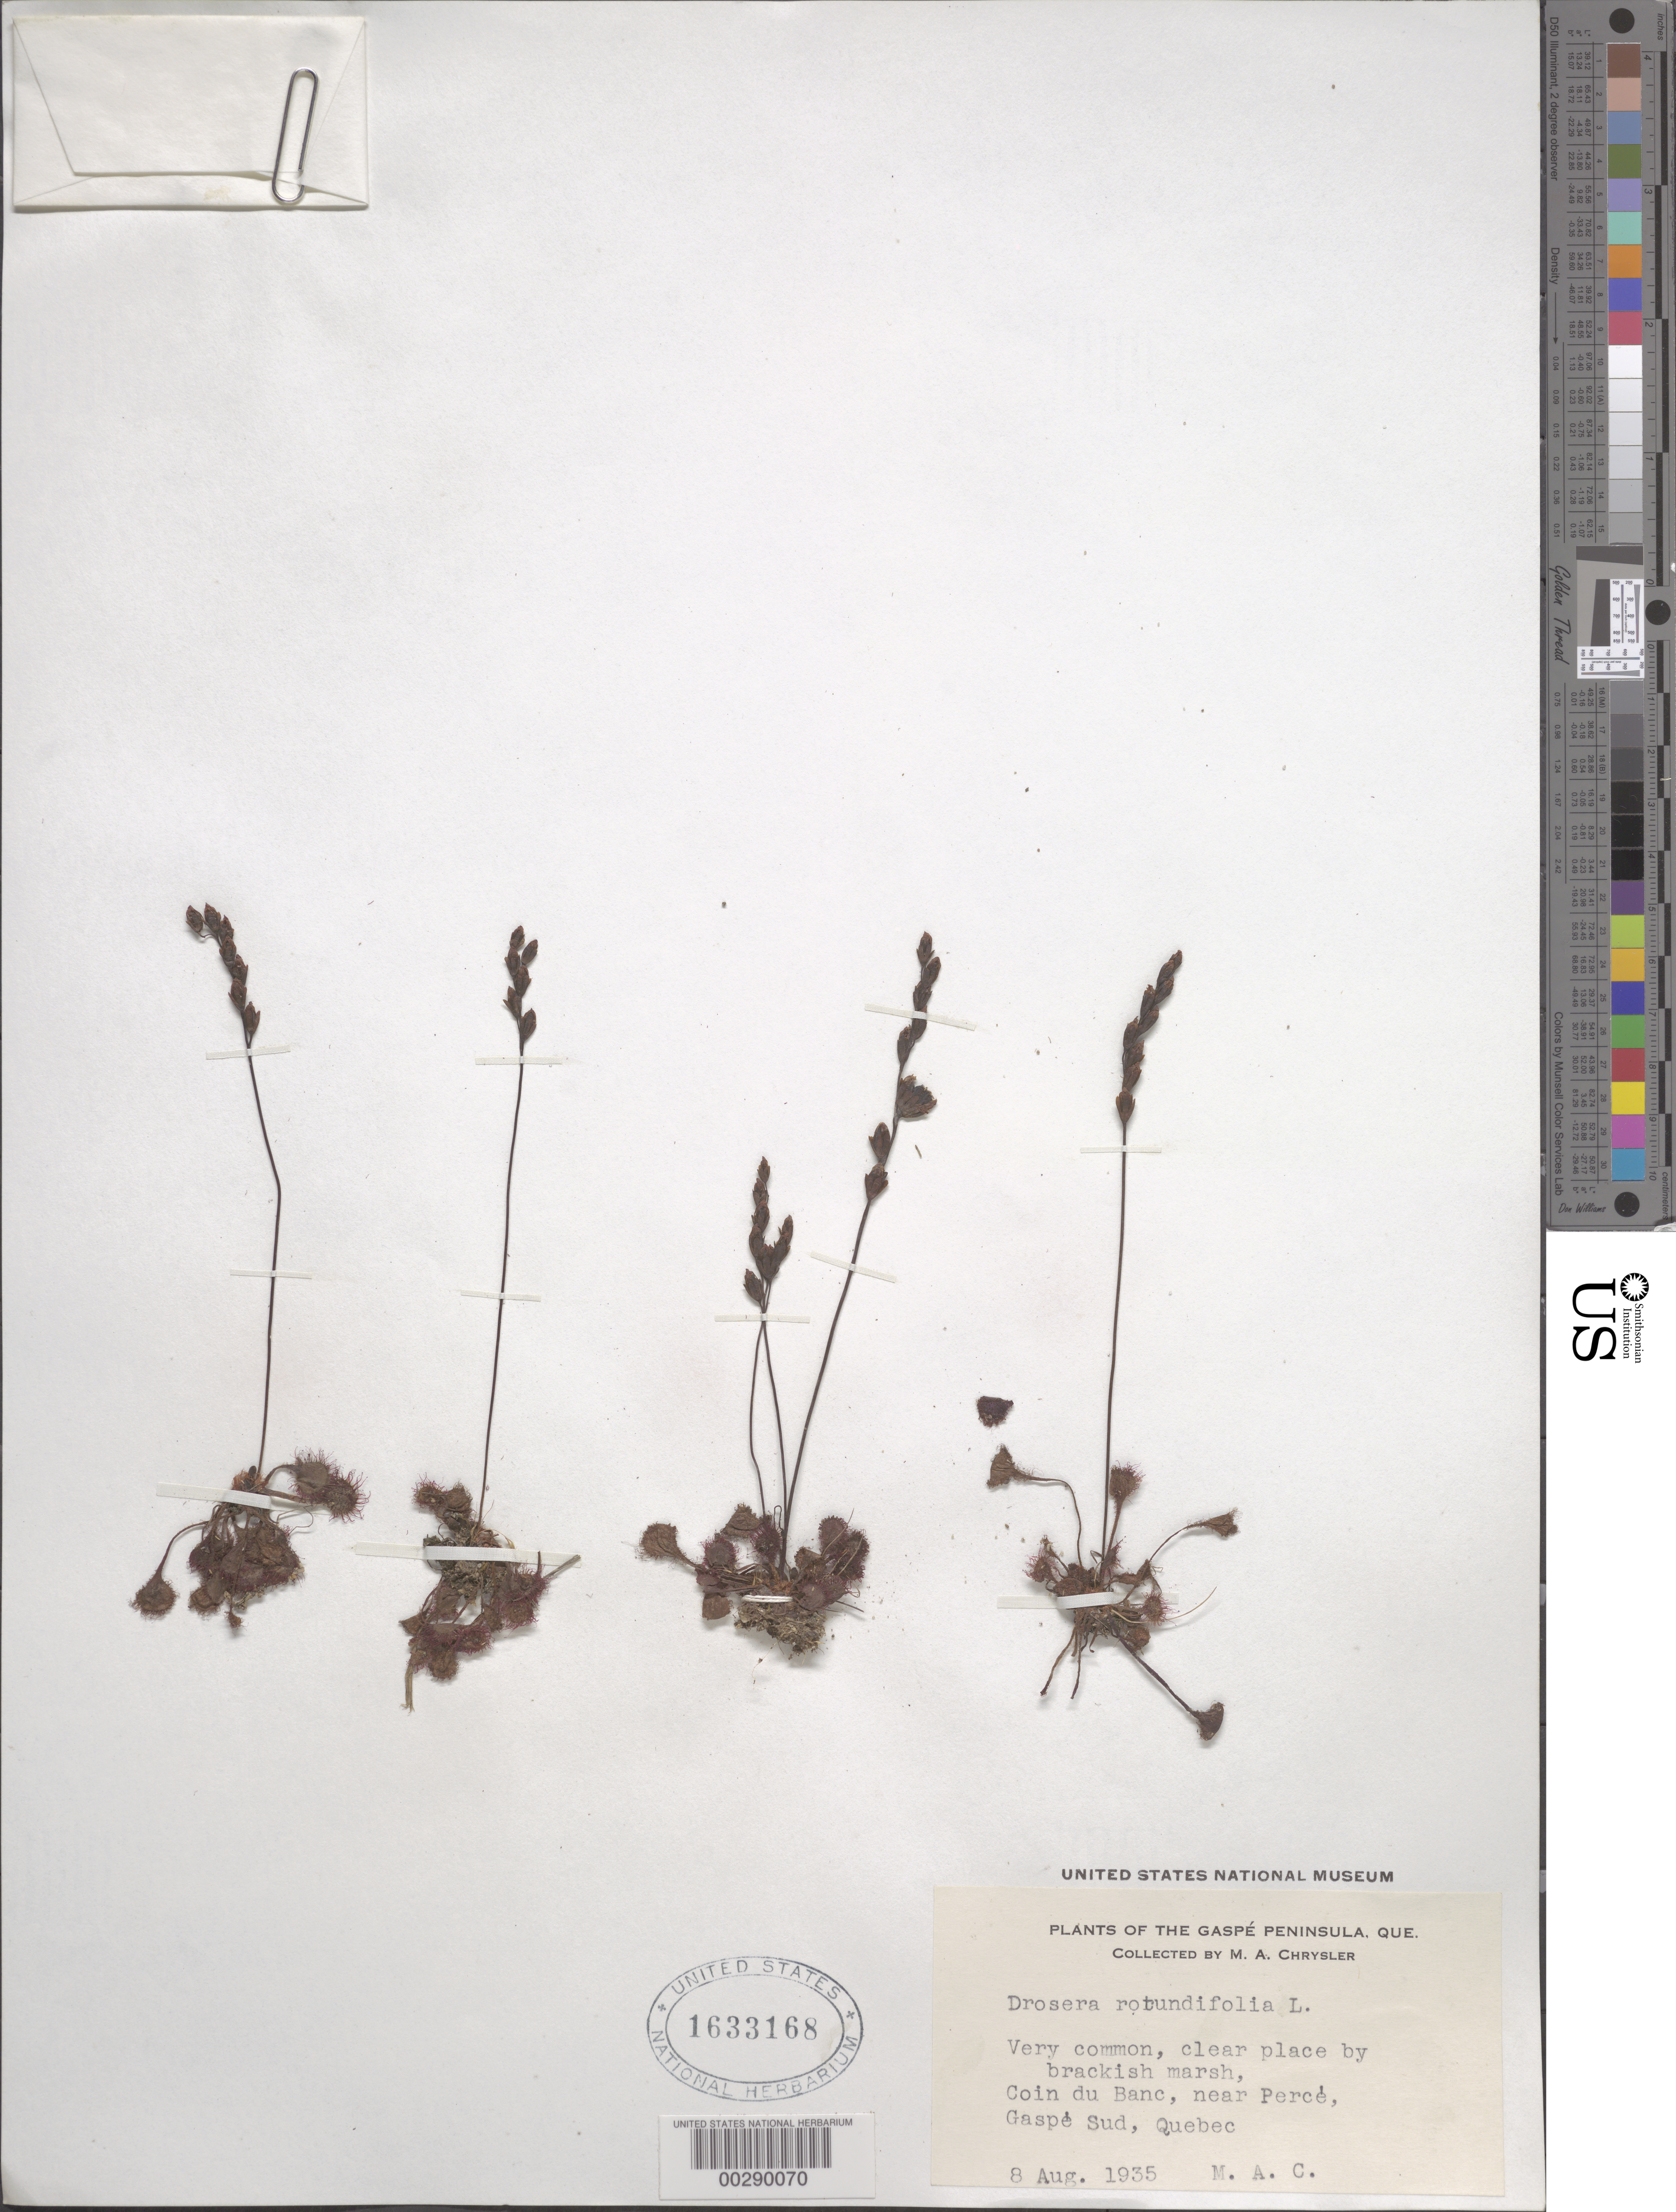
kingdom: Plantae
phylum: Tracheophyta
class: Magnoliopsida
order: Caryophyllales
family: Droseraceae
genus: Drosera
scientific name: Drosera rotundifolia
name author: L.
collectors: M. A. Chrysler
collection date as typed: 08 Aug 1935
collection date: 1935-08-08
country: Canada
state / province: Quebec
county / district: Le Rocher-Percé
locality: Gaspe Peninsula, Gaspe Sud, Coin du Banc, near Perce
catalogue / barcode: US 1633168